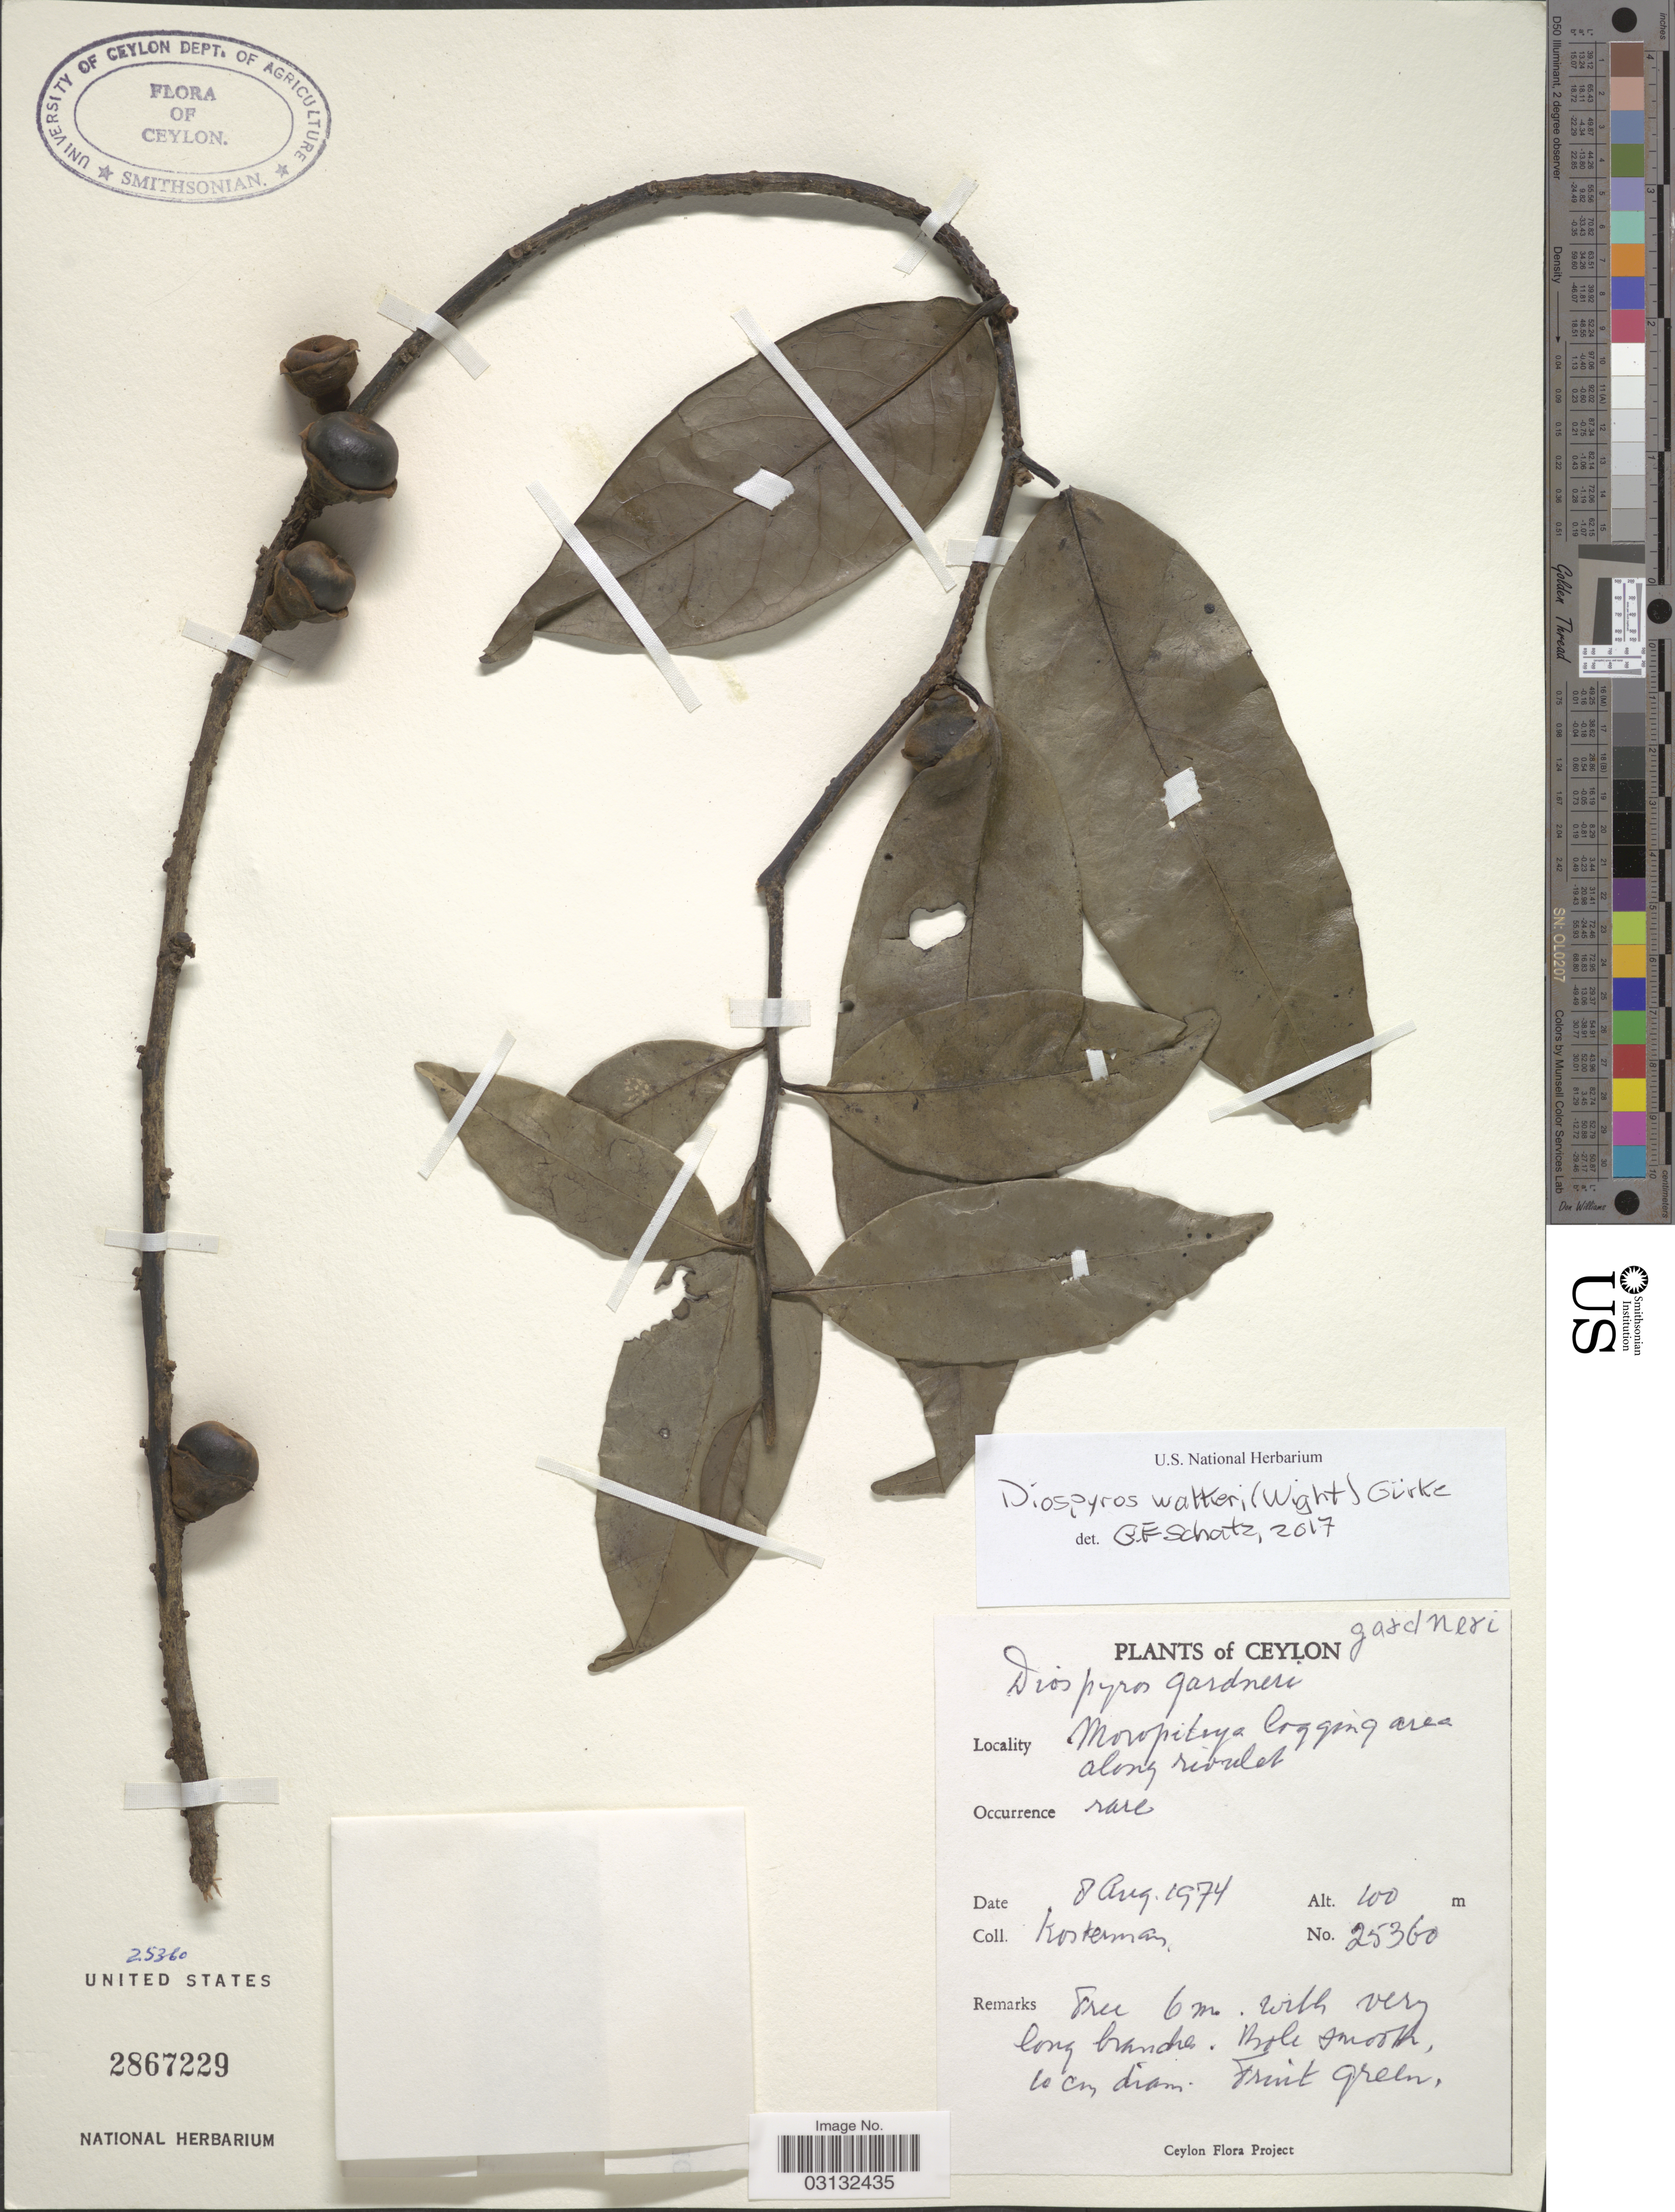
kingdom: Plantae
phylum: Tracheophyta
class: Magnoliopsida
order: Ericales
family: Ebenaceae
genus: Diospyros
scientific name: Diospyros walkeri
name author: (Wight) Gürke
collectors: Kostermans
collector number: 25360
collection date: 1974-08-08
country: Sri Lanka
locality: Ceylon. Moropitiya logging area along rivulet.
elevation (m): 100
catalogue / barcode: US 2867229